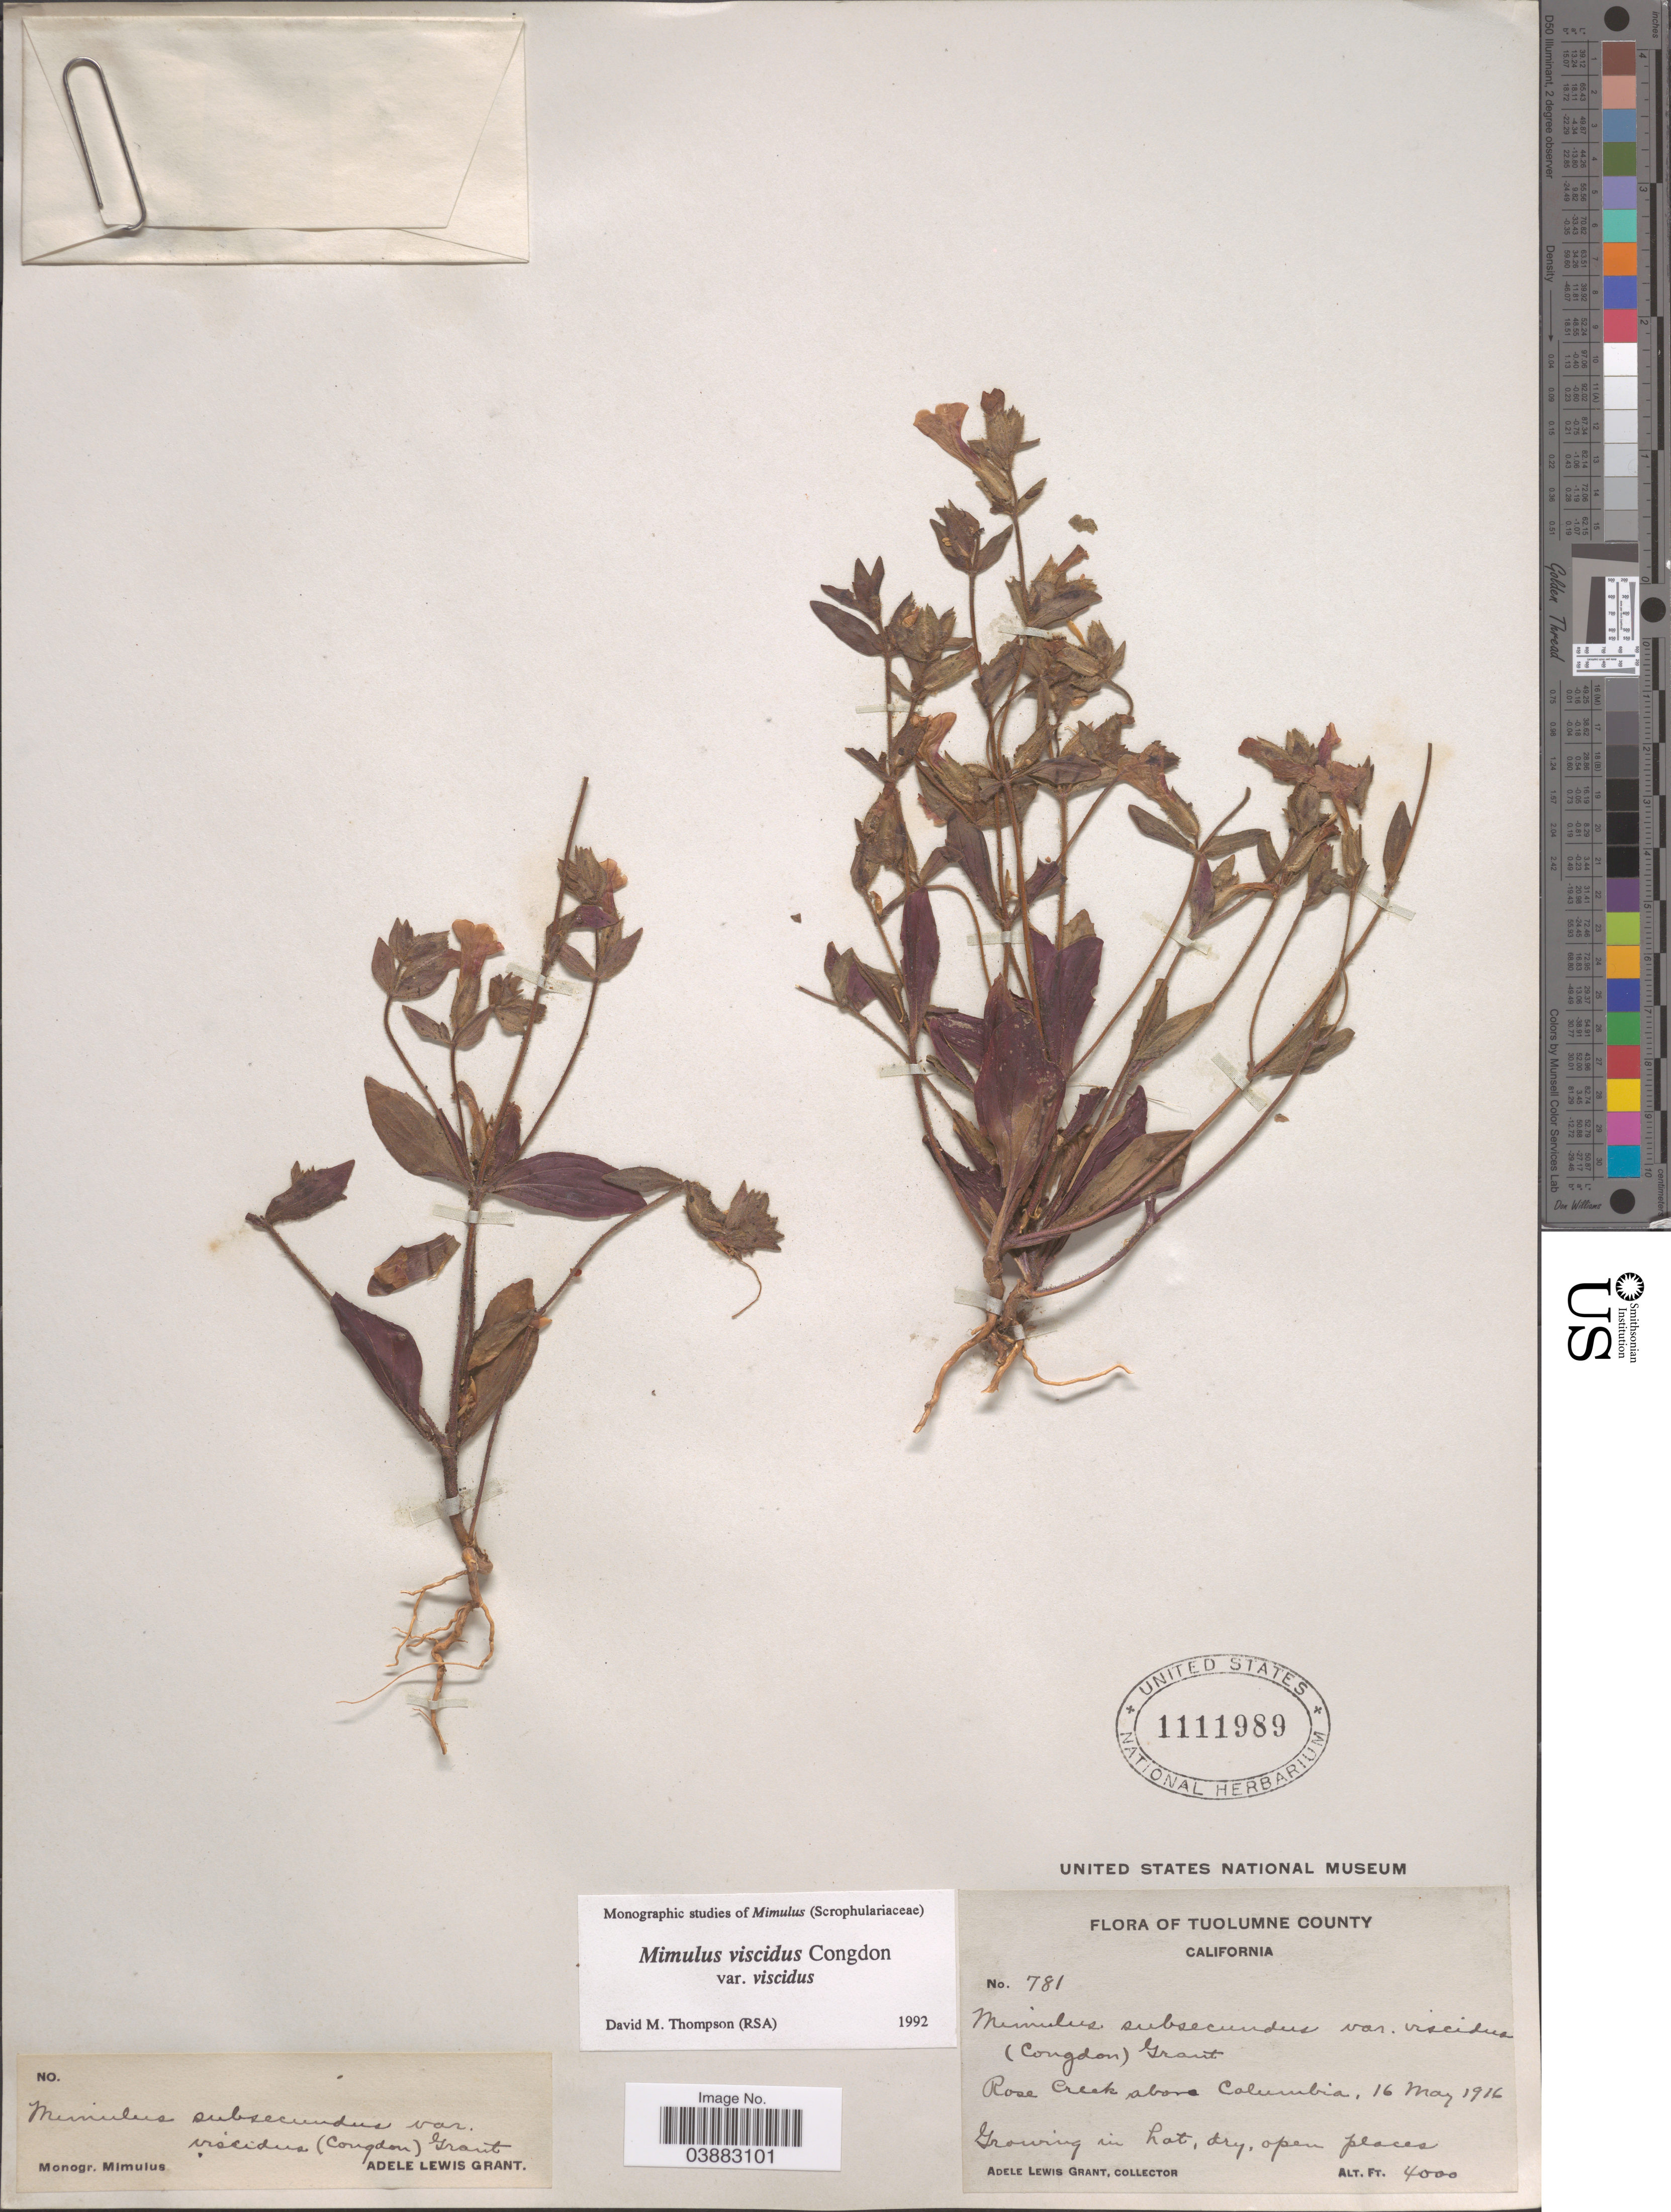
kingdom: Plantae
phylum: Tracheophyta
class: Magnoliopsida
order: Lamiales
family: Phrymaceae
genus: Mimulus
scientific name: Mimulus viscidus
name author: Congdon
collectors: A. L. Grant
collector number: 781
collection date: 1916-05-16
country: United States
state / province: California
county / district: Tuolumne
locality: Tuolumne County. Rose Creek above Columbia.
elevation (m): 1219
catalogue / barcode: US 1111989